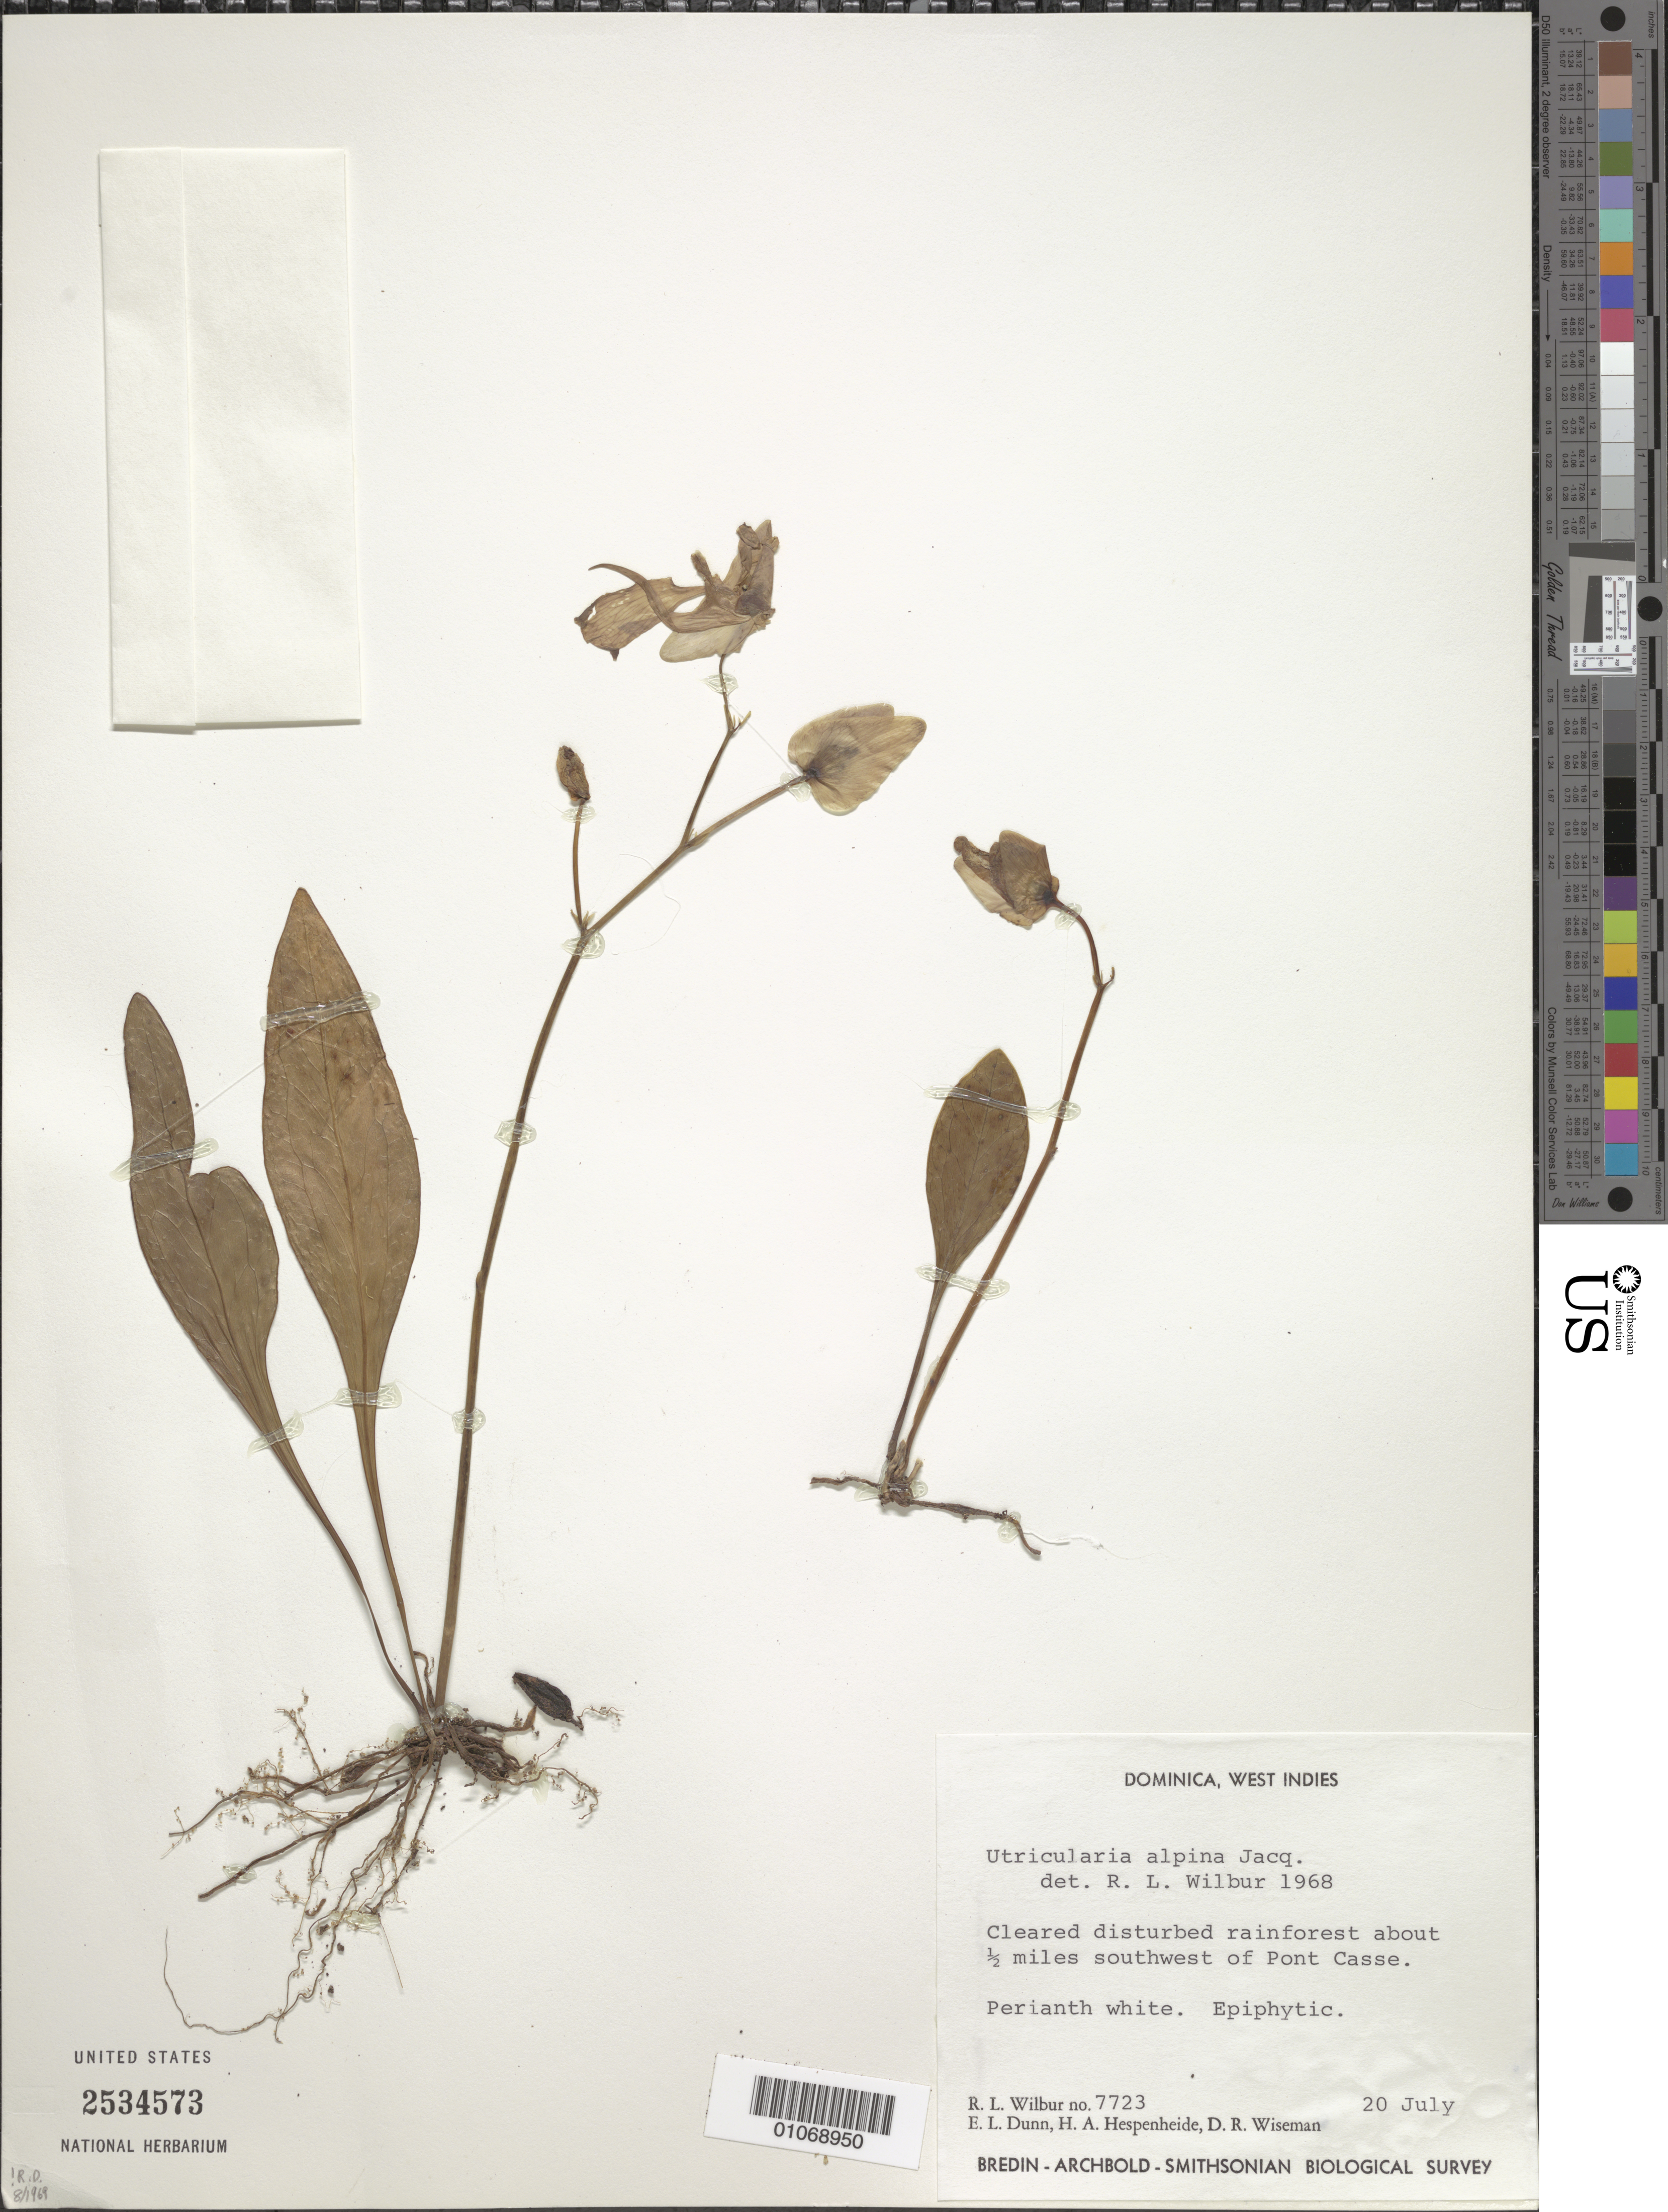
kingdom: Plantae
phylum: Tracheophyta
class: Magnoliopsida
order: Lamiales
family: Lentibulariaceae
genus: Utricularia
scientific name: Utricularia alpina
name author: Jacq.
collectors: R. L. Wilbur, E. Dunn, H. A. Hespenheide & D. R. Wiseman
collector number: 7723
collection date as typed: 20 Jul 1964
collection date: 1964-07-20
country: Dominica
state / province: St. Paul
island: Dominica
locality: Cleared disturbed rainforest about 0.5 miles southwest of Pont Casse.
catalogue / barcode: US 2534573